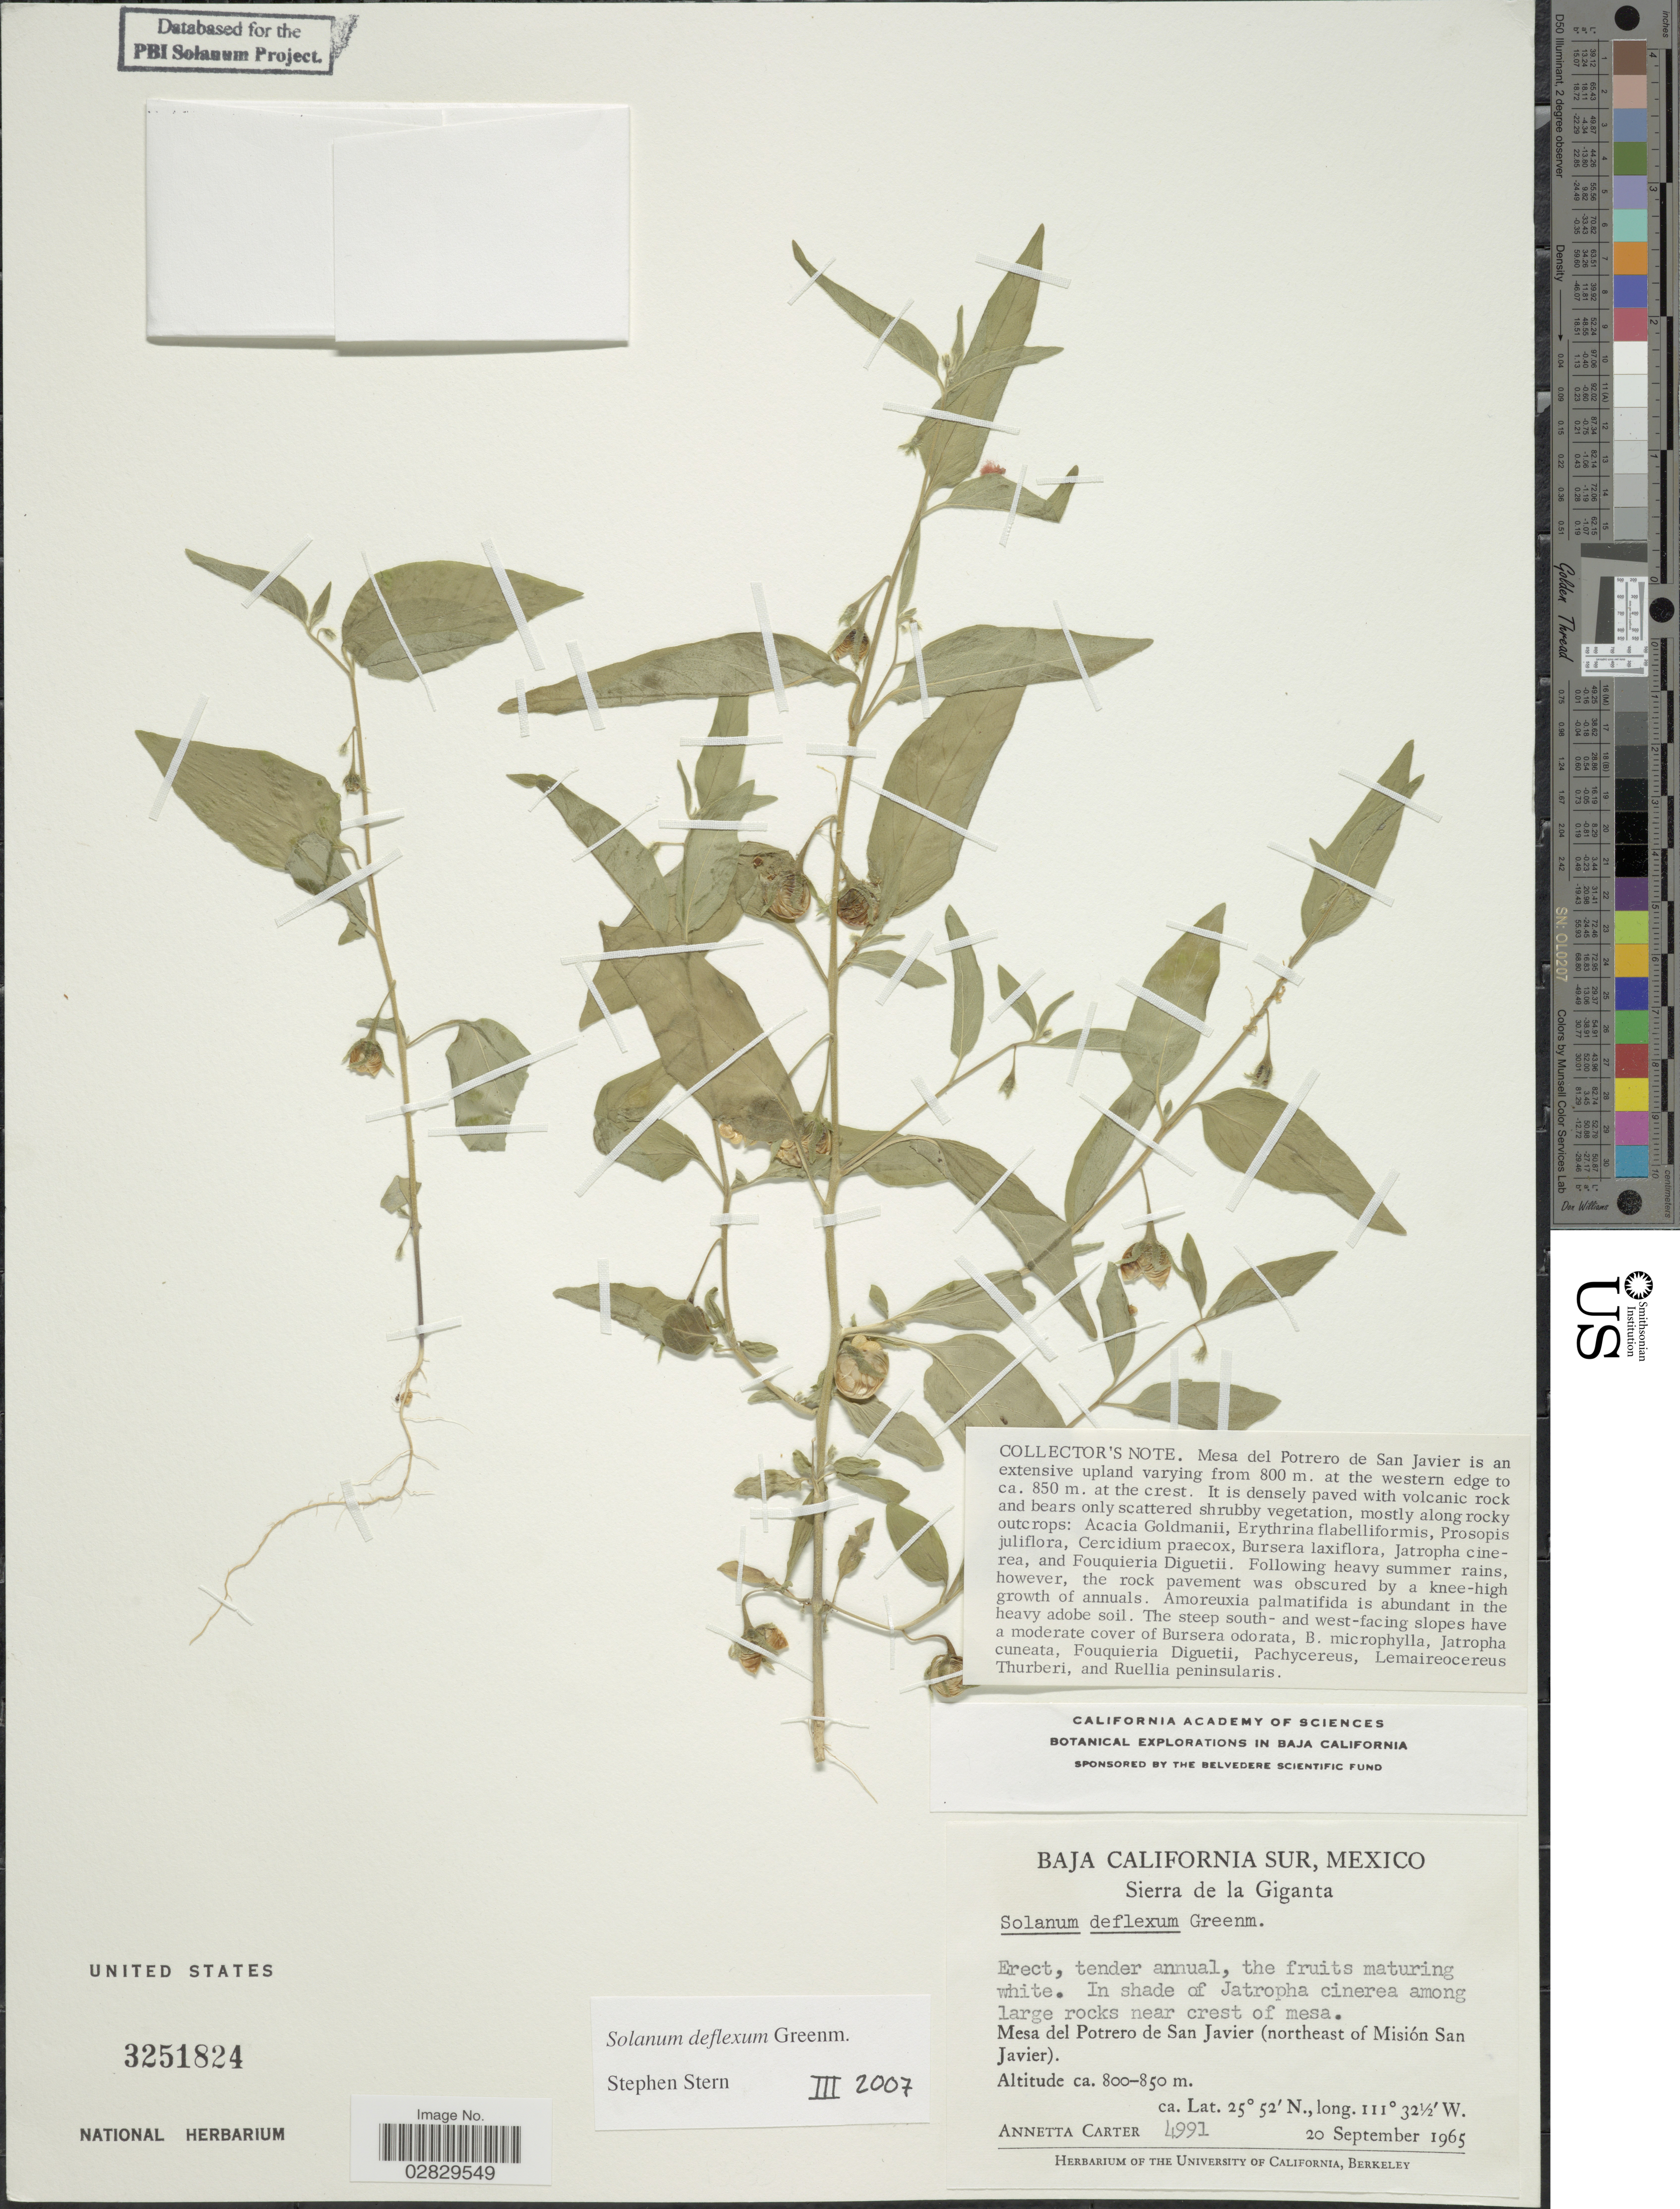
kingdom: Plantae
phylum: Tracheophyta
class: Magnoliopsida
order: Solanales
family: Solanaceae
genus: Solanum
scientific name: Solanum deflexum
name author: Greenm.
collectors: A. Carter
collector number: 4991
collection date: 1965-09-20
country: Mexico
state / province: Baja California Sur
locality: Sierra de la Giganta. Mesa del Potrero de San Javier (northeast of Misión San Javier).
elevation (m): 800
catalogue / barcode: US 3251824